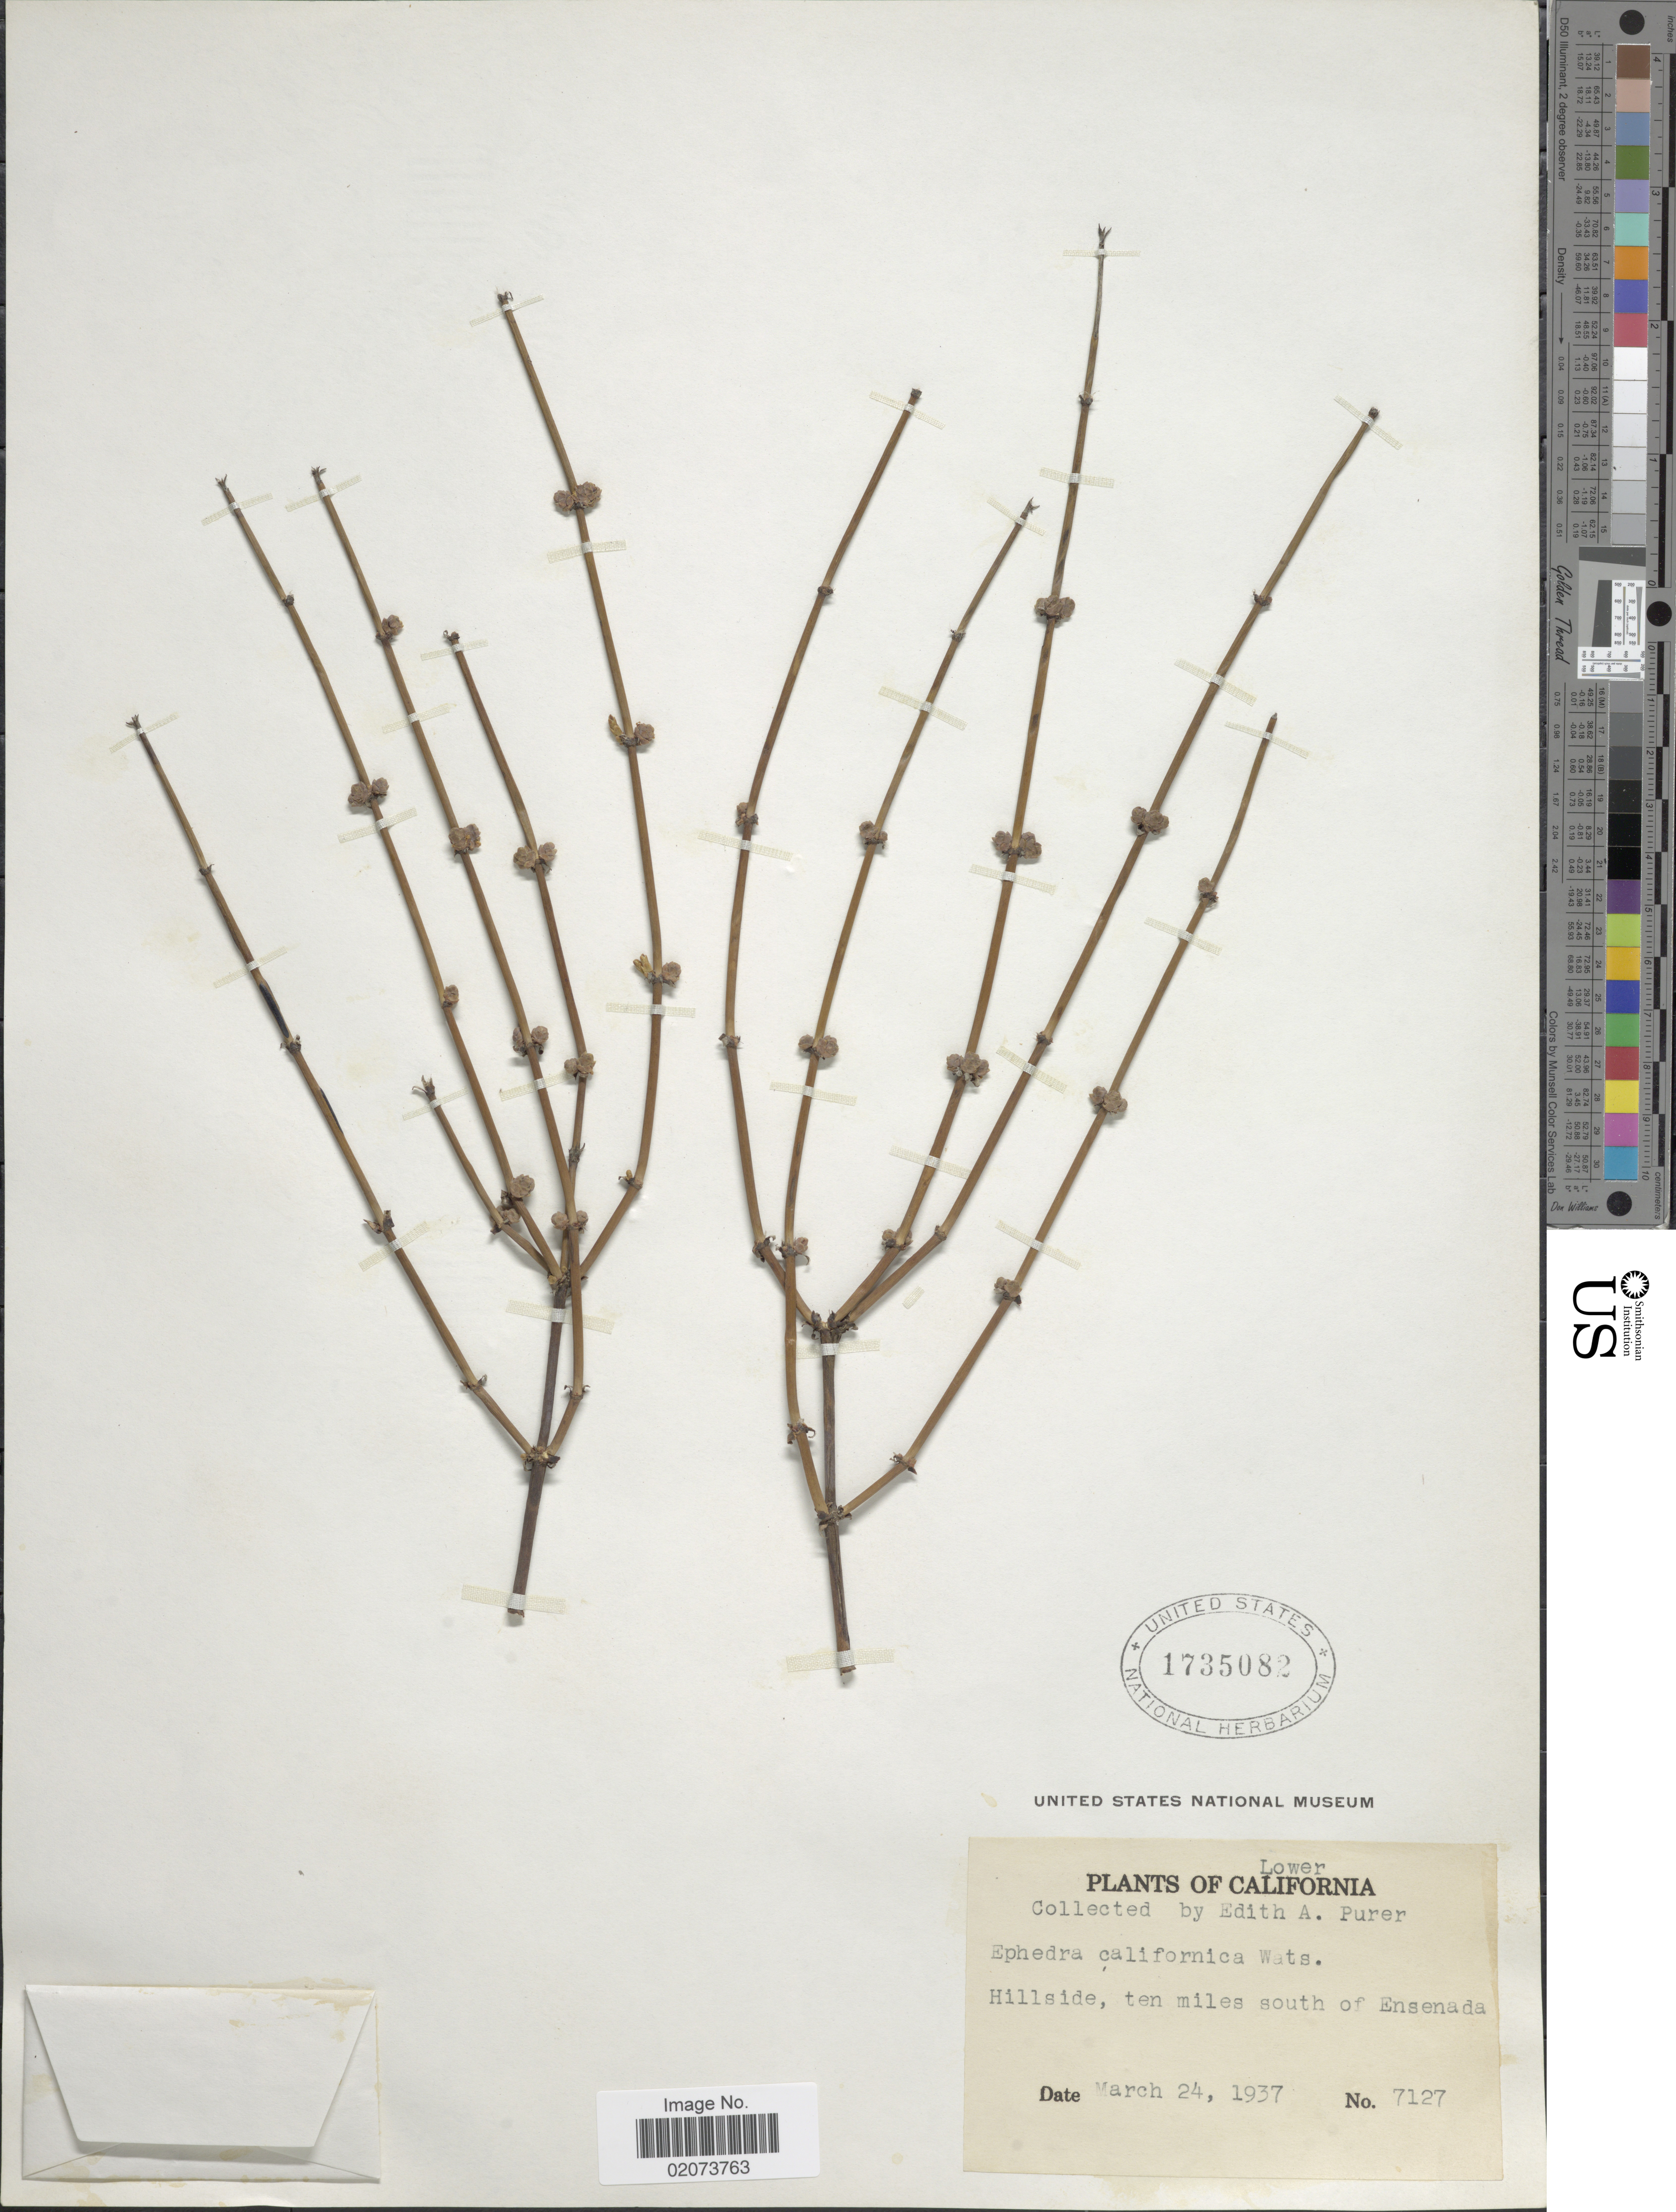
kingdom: Plantae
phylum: Tracheophyta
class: Gnetopsida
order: Ephedrales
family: Ephedraceae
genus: Ephedra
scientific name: Ephedra californica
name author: S. Watson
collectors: E. Purer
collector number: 7127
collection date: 1937-03-24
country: Mexico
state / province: Baja California Norte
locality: Hillside, ten miles south of Ensenada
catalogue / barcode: US 1735082